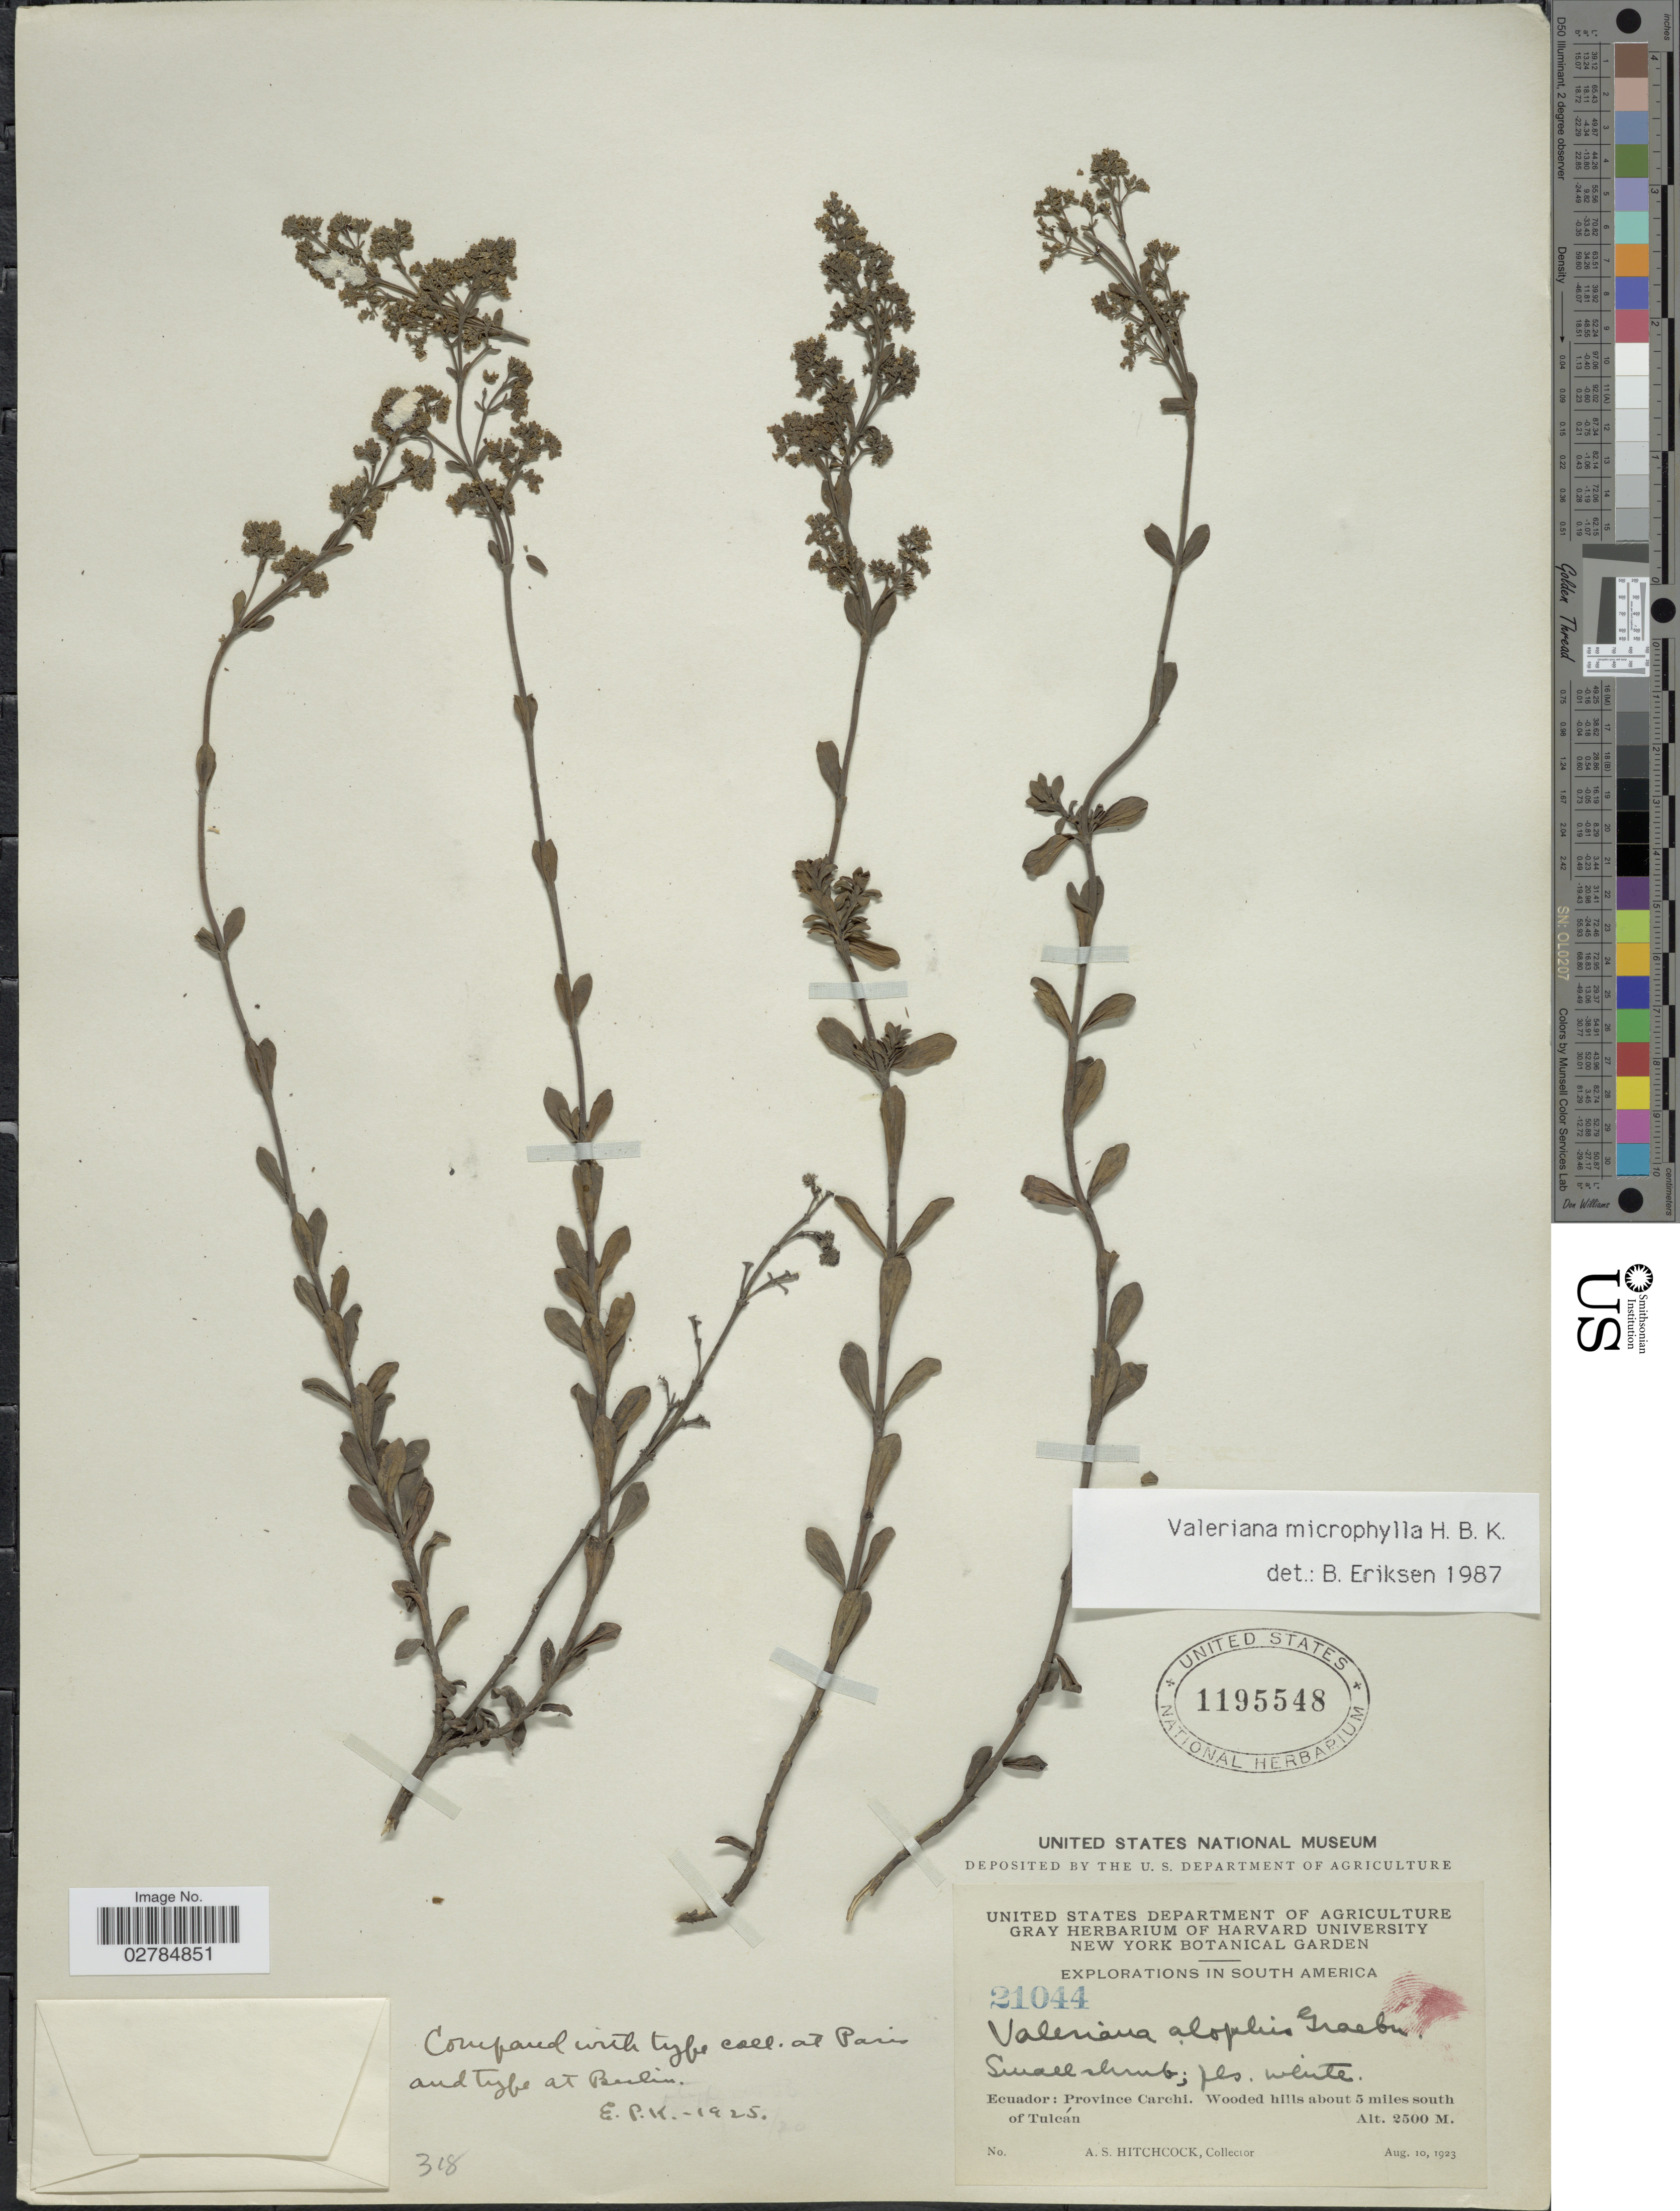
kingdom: Plantae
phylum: Tracheophyta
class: Magnoliopsida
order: Dipsacales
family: Caprifoliaceae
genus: Valeriana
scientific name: Valeriana microphylla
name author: Kunth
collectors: A. S. Hitchcock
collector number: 21044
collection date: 1923-08-10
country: Ecuador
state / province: Carchi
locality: Wooded hills about 5 miles south of Tulcán.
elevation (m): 2500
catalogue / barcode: US 1195548